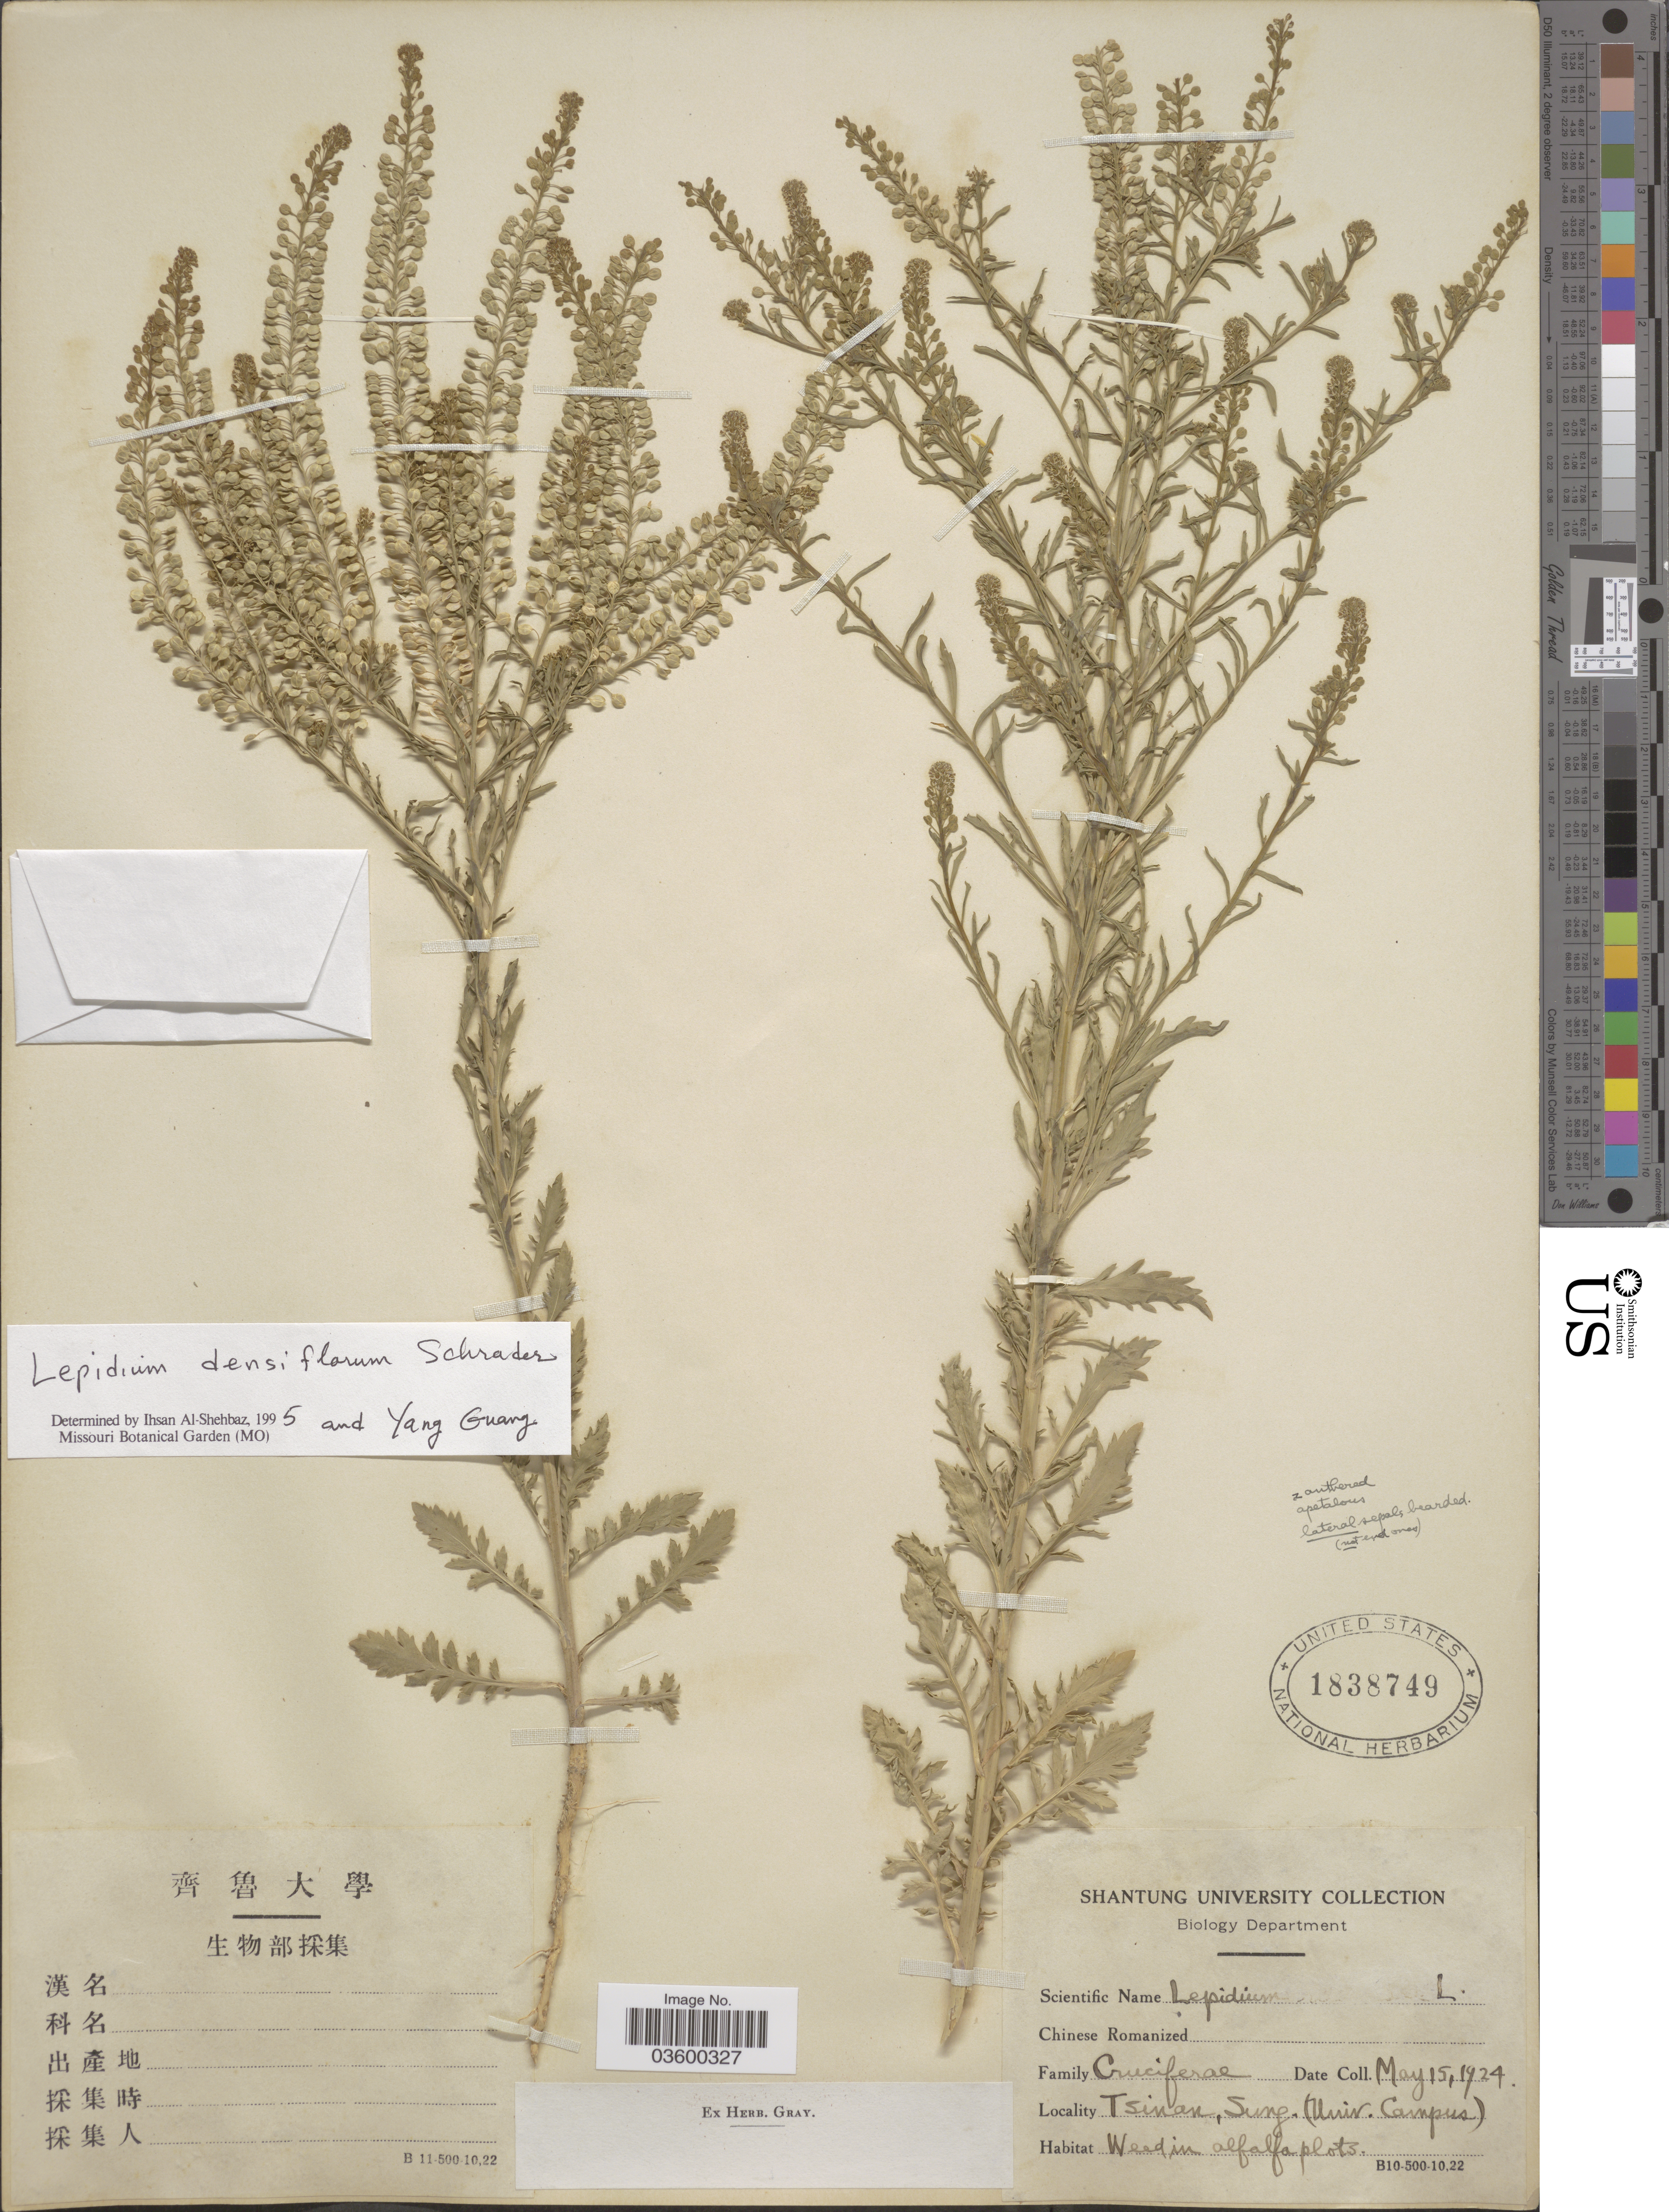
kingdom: Plantae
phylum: Tracheophyta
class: Magnoliopsida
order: Brassicales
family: Brassicaceae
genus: Lepidium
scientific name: Lepidium densiflorum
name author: Schrad.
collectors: Shantung University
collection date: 1924-05-15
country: China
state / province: Shandong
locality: Tsinan, Sung. (Univ. Campus).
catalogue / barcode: US 1838749